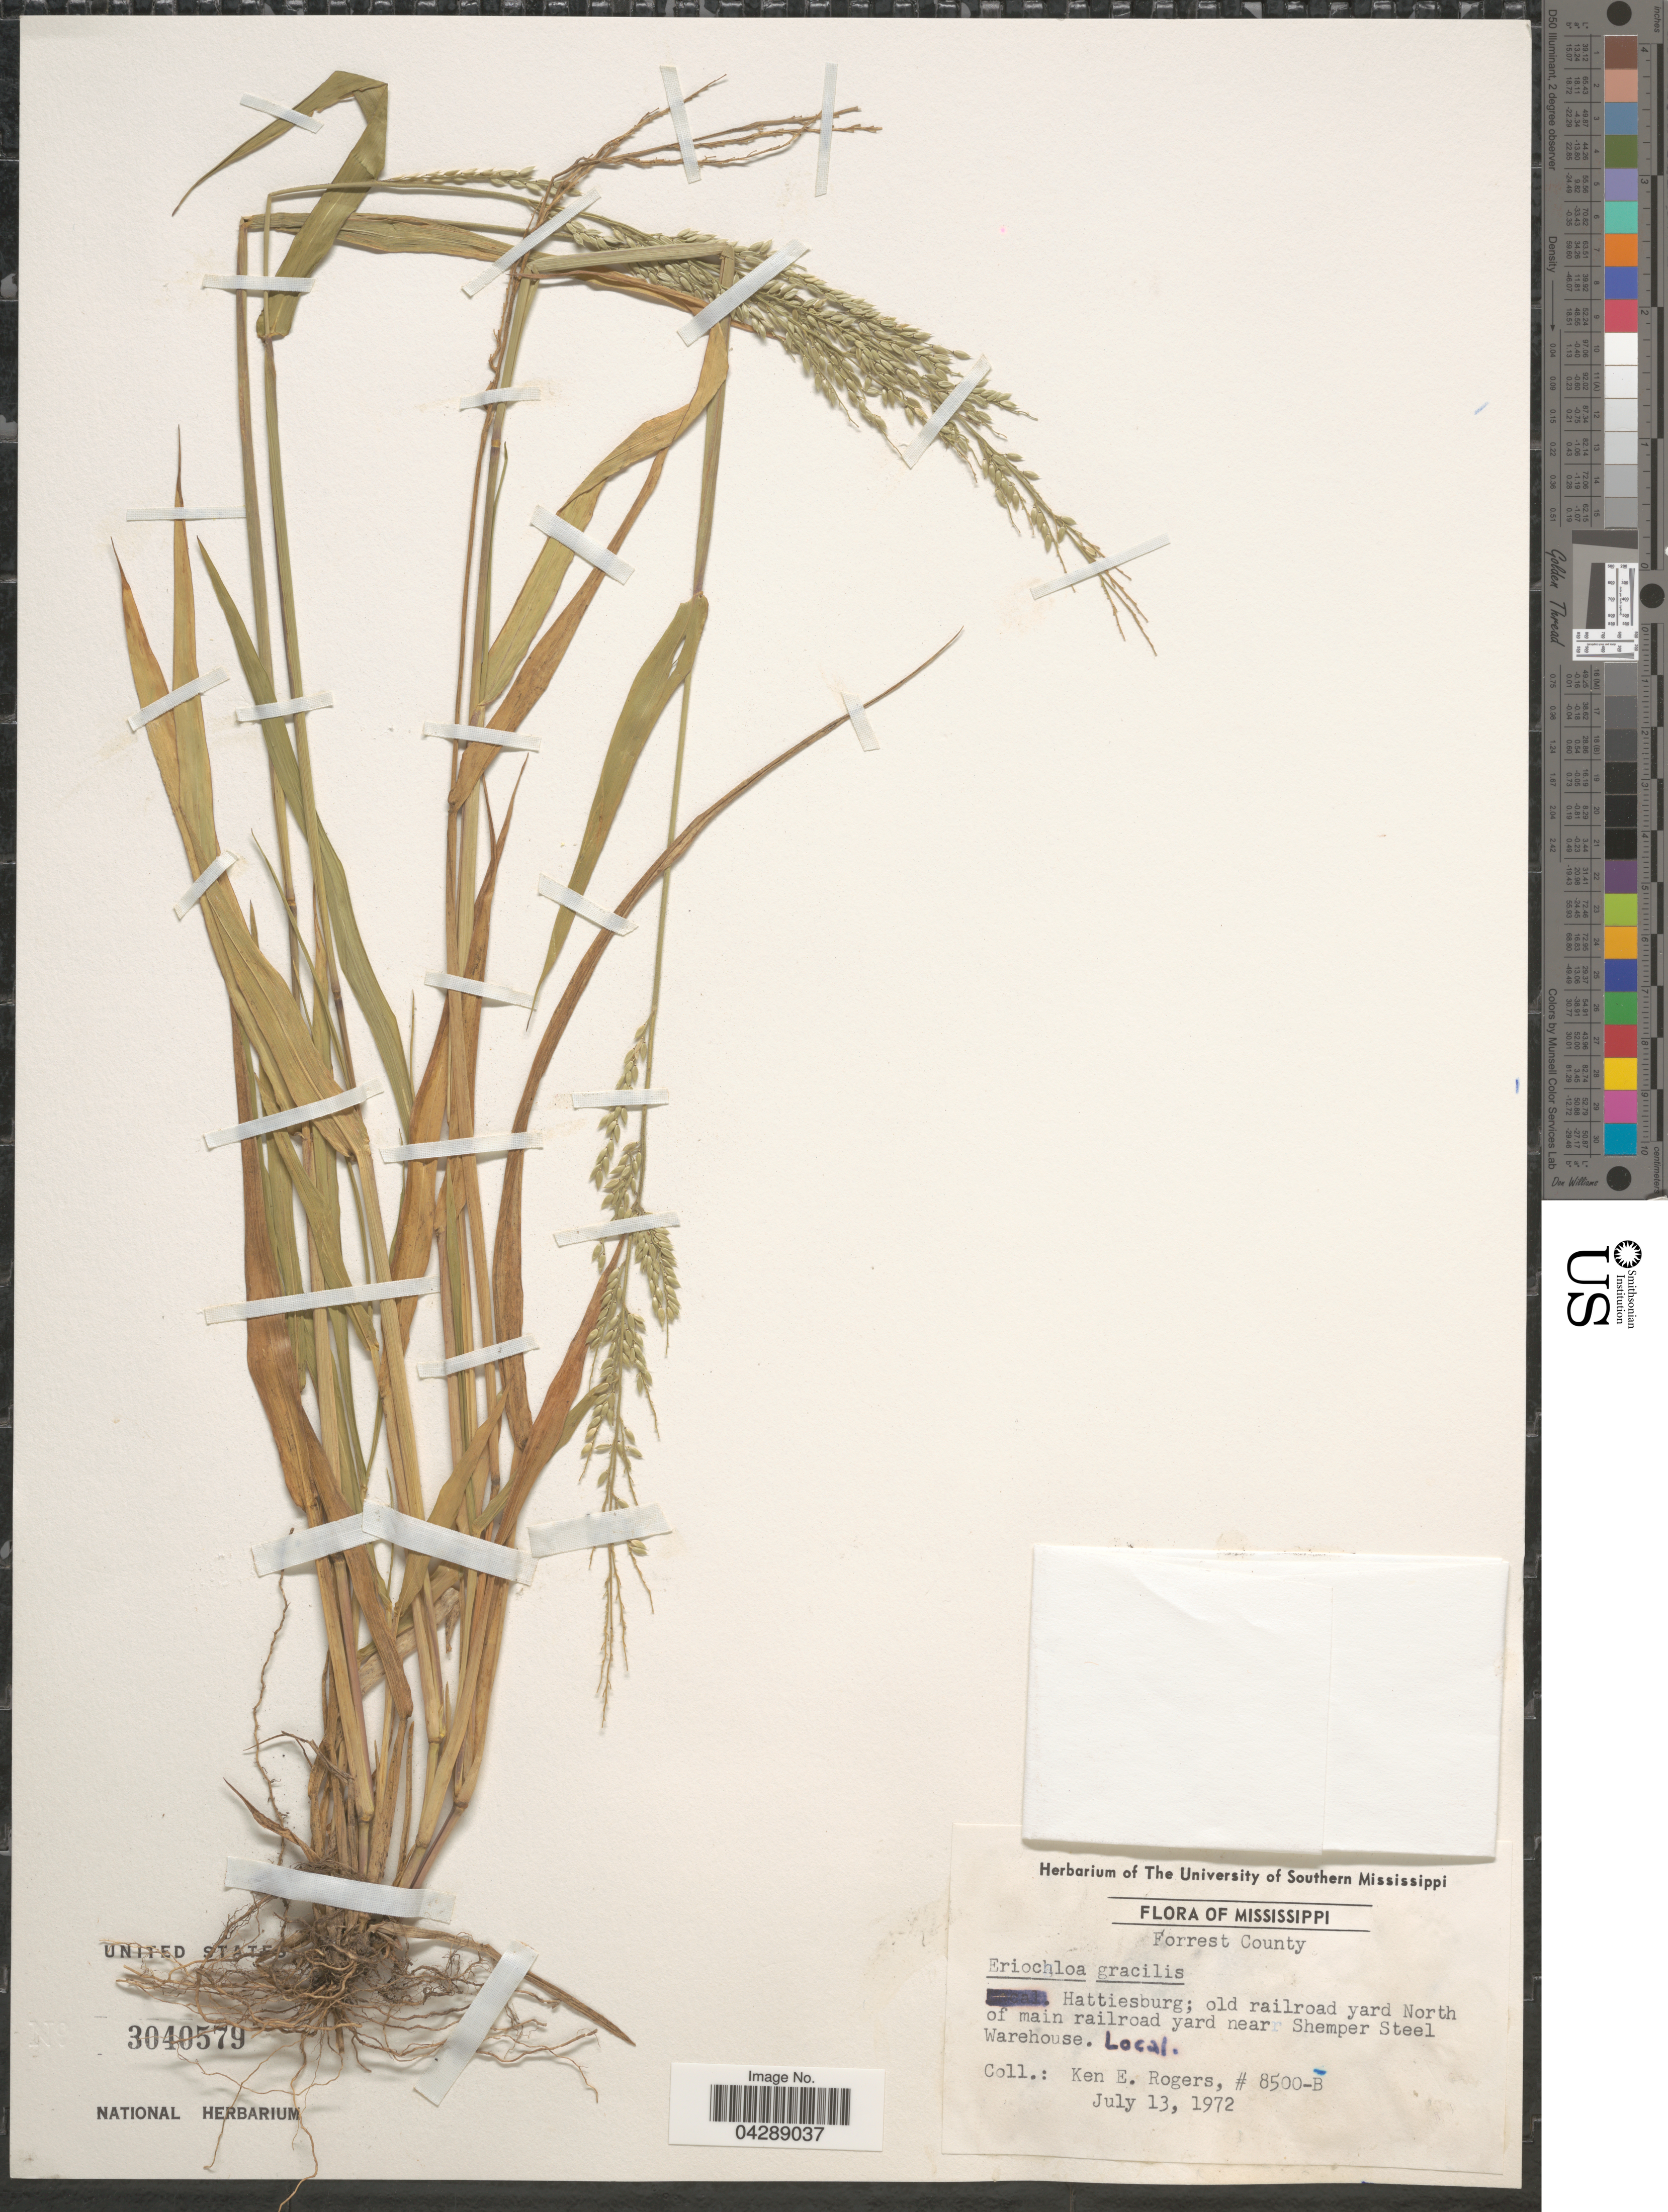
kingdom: Plantae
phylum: Tracheophyta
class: Liliopsida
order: Poales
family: Poaceae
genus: Eriochloa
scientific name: Eriochloa acuminata var. acuminata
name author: (J. Presl) Kunth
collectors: K. Rogers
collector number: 8500-B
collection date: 1972-07-13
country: United States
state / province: Mississippi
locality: Forrest County. Hattiesburg; old railroad yard North of main railroad yard near Shemper Steel Warehouse.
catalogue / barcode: US 3040579